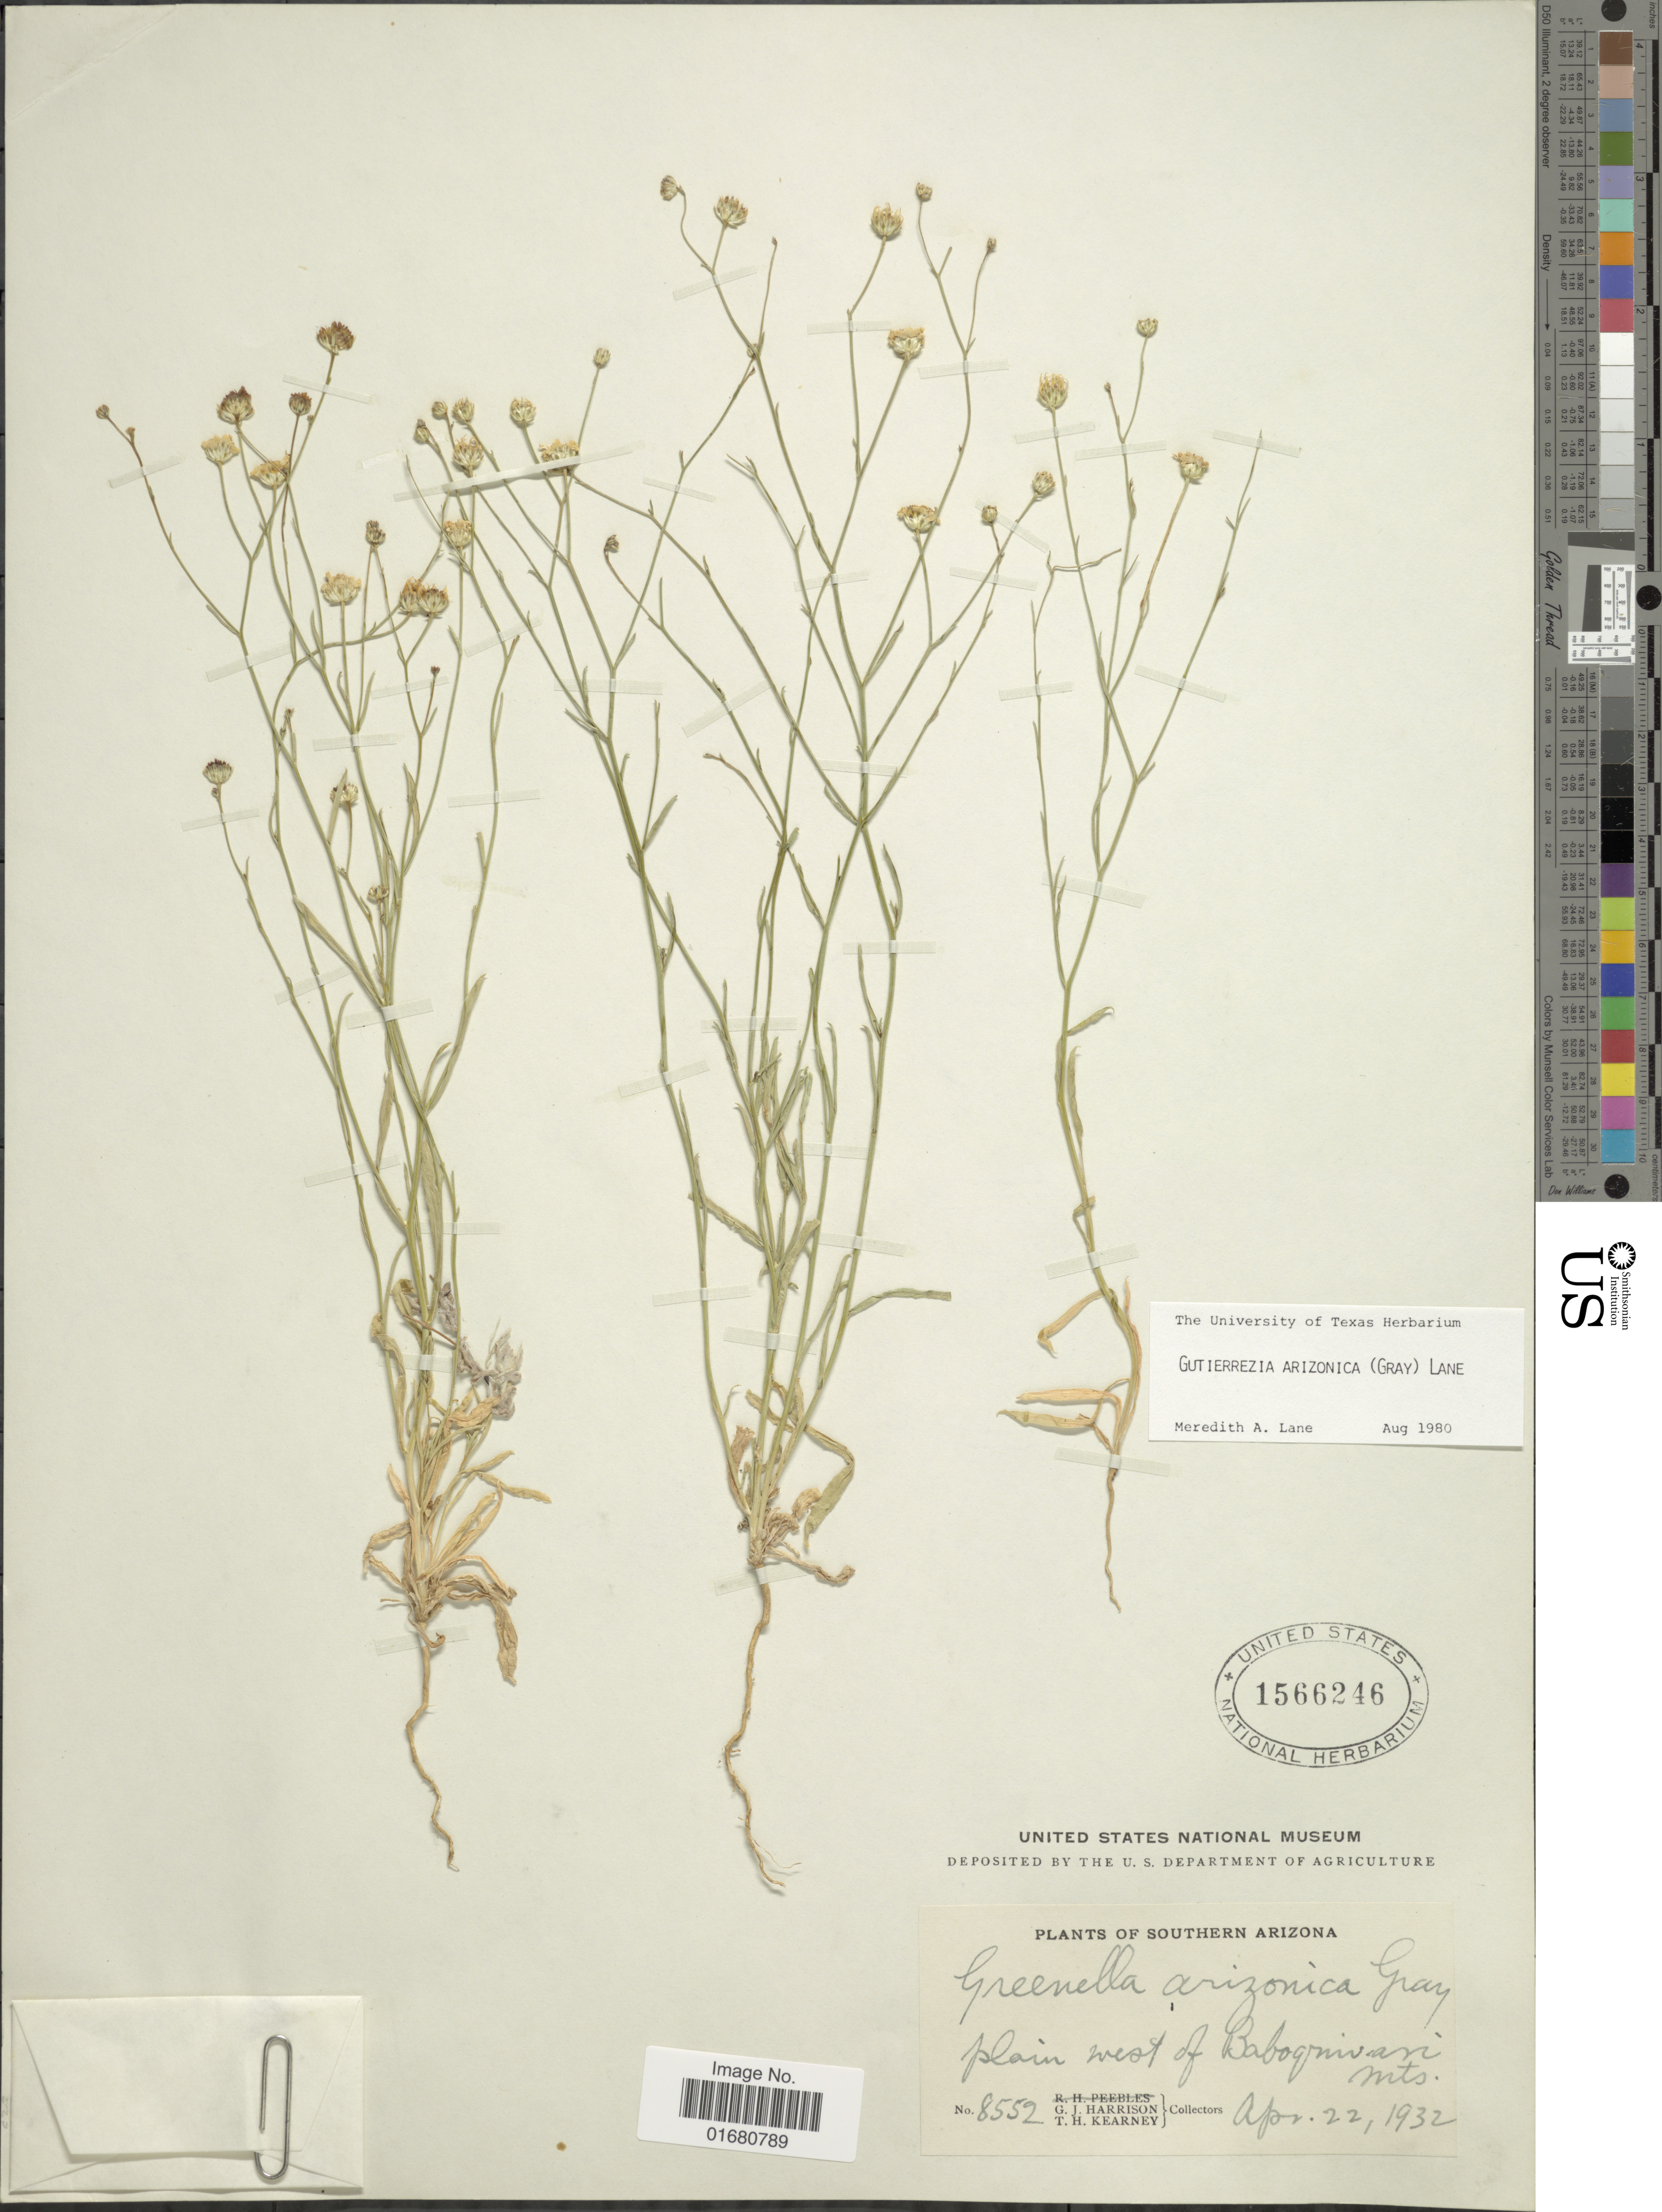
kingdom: Plantae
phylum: Tracheophyta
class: Magnoliopsida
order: Asterales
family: Asteraceae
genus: Gutierrezia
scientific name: Gutierrezia arizonica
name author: (A. Gray) M.A. Lane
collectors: G. J. Harrison & T. H. Kearney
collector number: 8552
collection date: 1932-04-22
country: United States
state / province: Arizona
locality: Southern Arizona, plain west of Baboquivari Mts.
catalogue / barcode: US 1566246